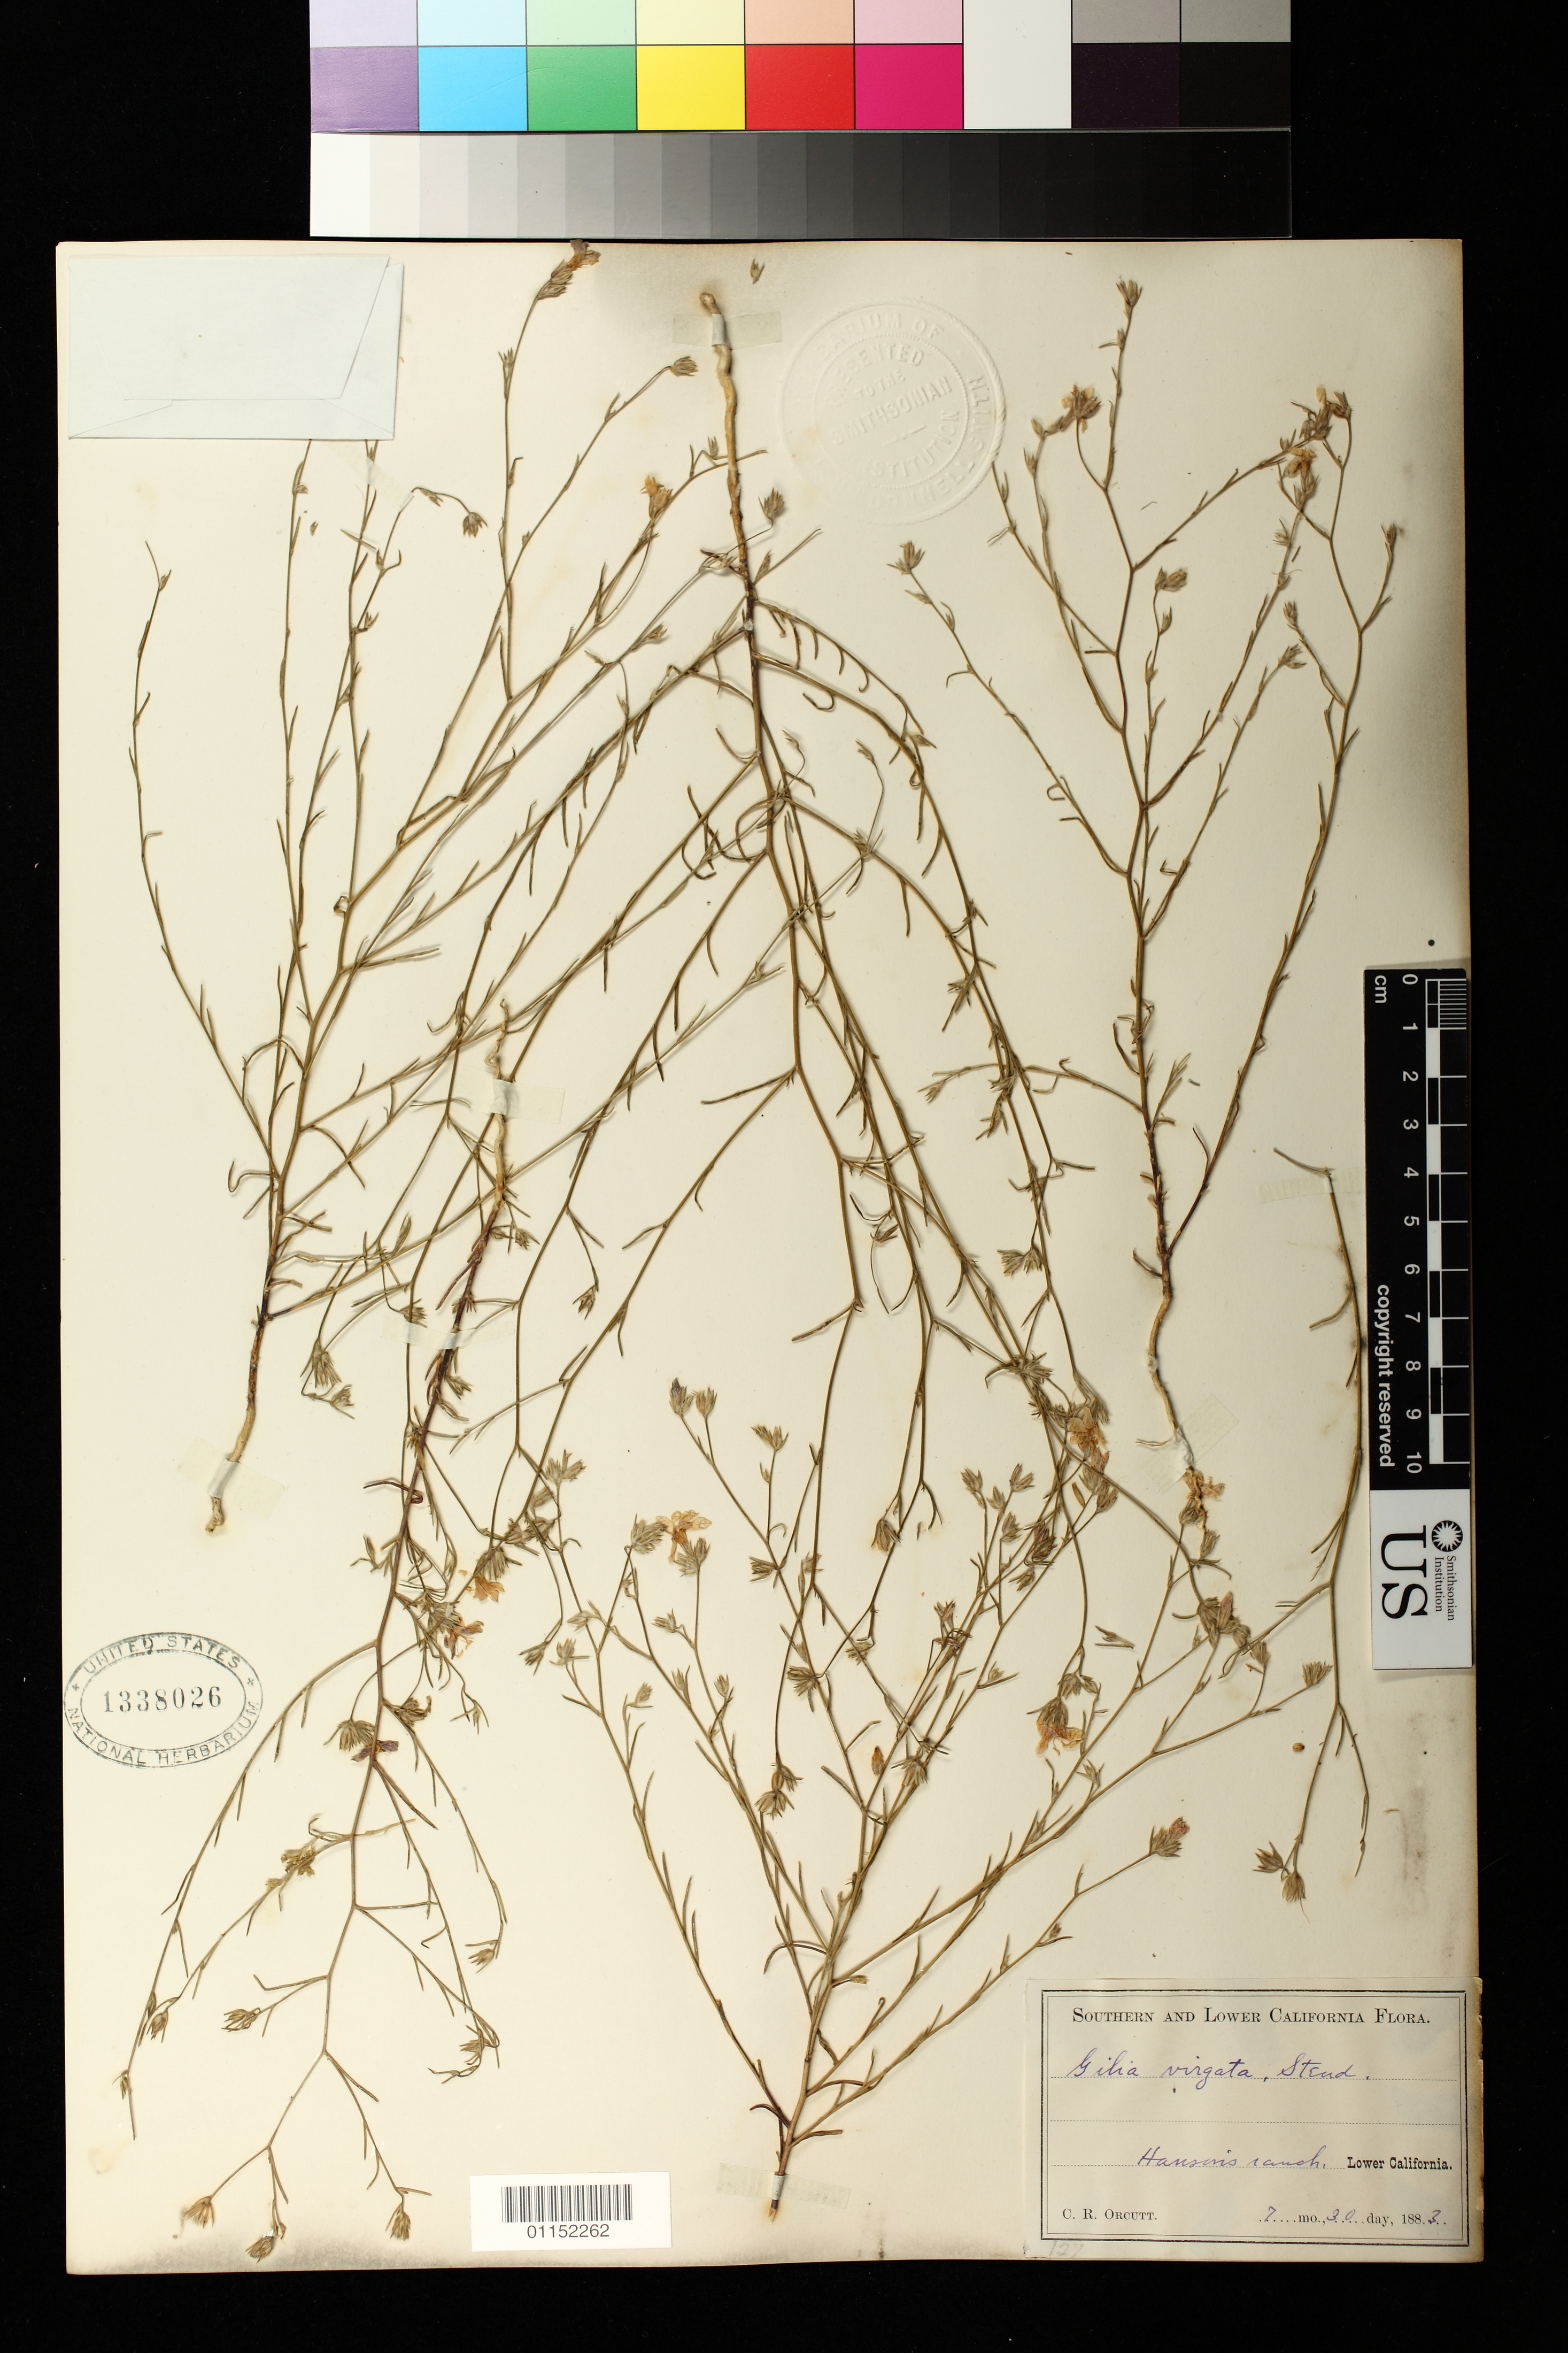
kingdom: Plantae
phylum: Tracheophyta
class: Magnoliopsida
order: Ericales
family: Polemoniaceae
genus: Eriastrum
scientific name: Eriastrum sapphirinum subsp. sapphirinum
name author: (Eastw.) H. Mason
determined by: Day, Alva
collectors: C. R. Orcutt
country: United States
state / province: California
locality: Hanson's Ranch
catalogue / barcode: US 1338026